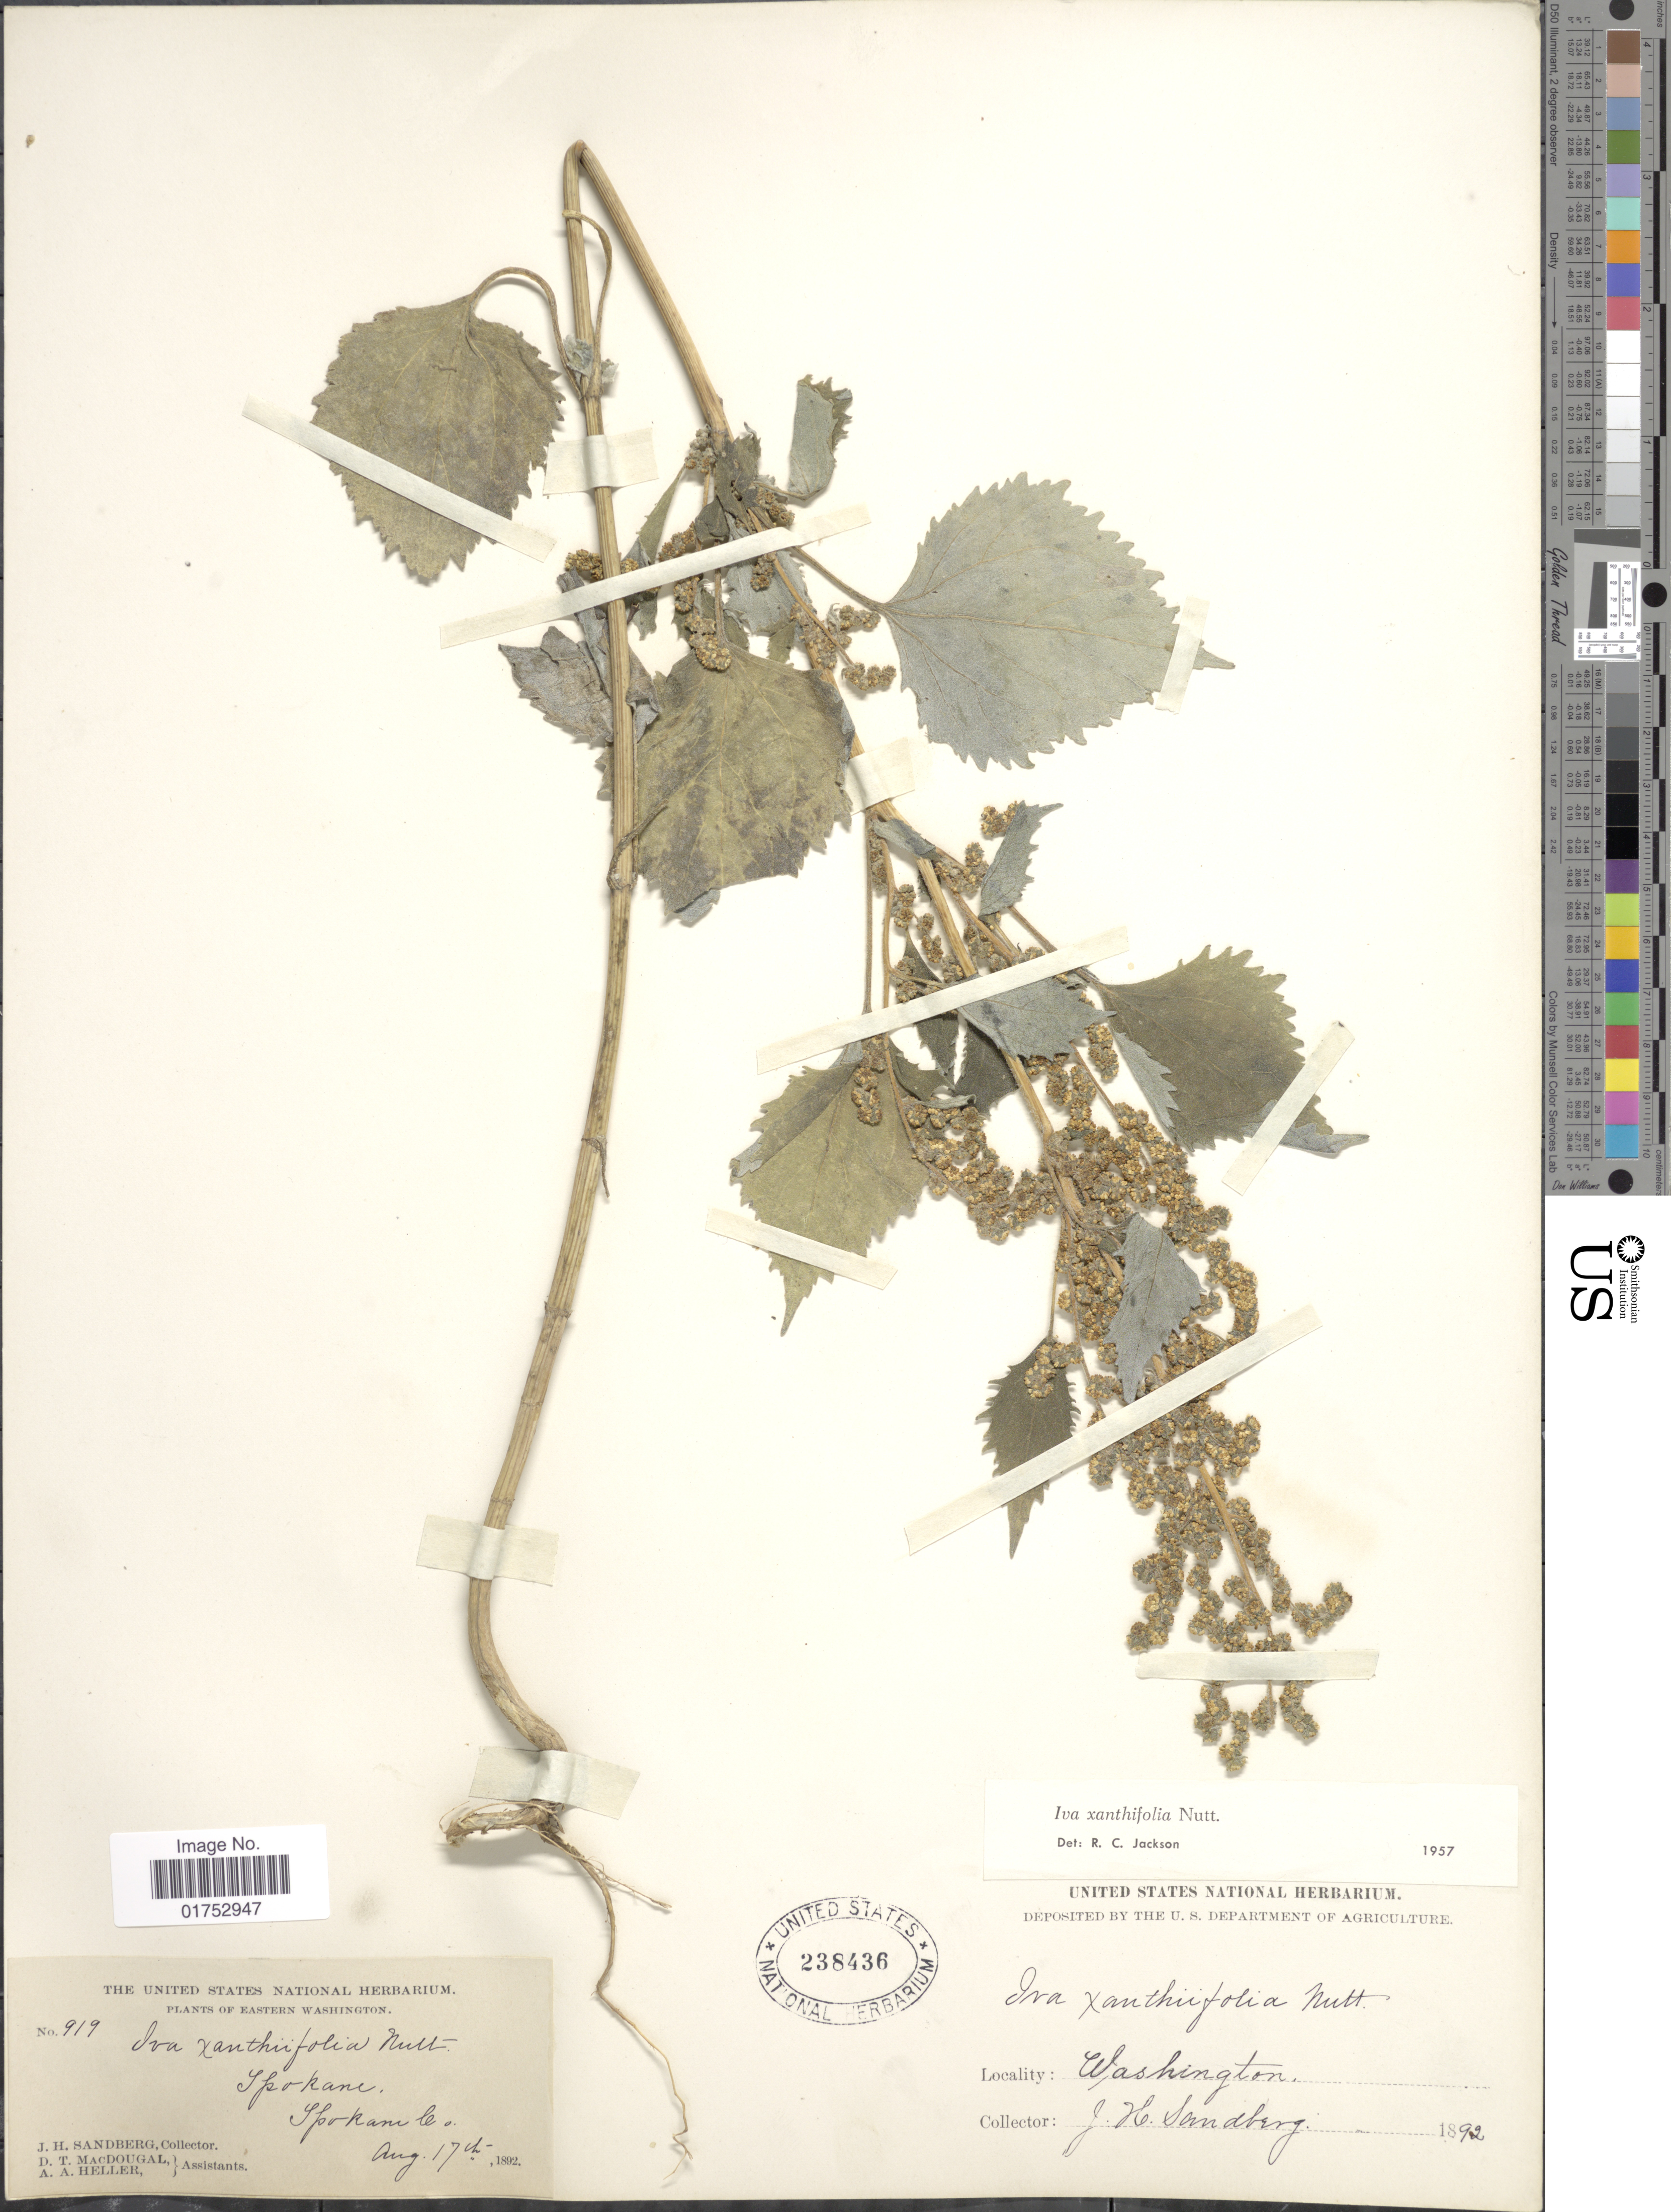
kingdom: Plantae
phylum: Tracheophyta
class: Magnoliopsida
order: Asterales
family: Asteraceae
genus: Iva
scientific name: Iva xanthifolia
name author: Nutt.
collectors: J. H. Sandberg, D. T. MacDougal & A. A. Heller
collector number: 919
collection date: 1892-08-17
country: United States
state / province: Washington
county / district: Spokane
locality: Eastern Washington, Spokane, Spokane Co.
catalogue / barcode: US 238436